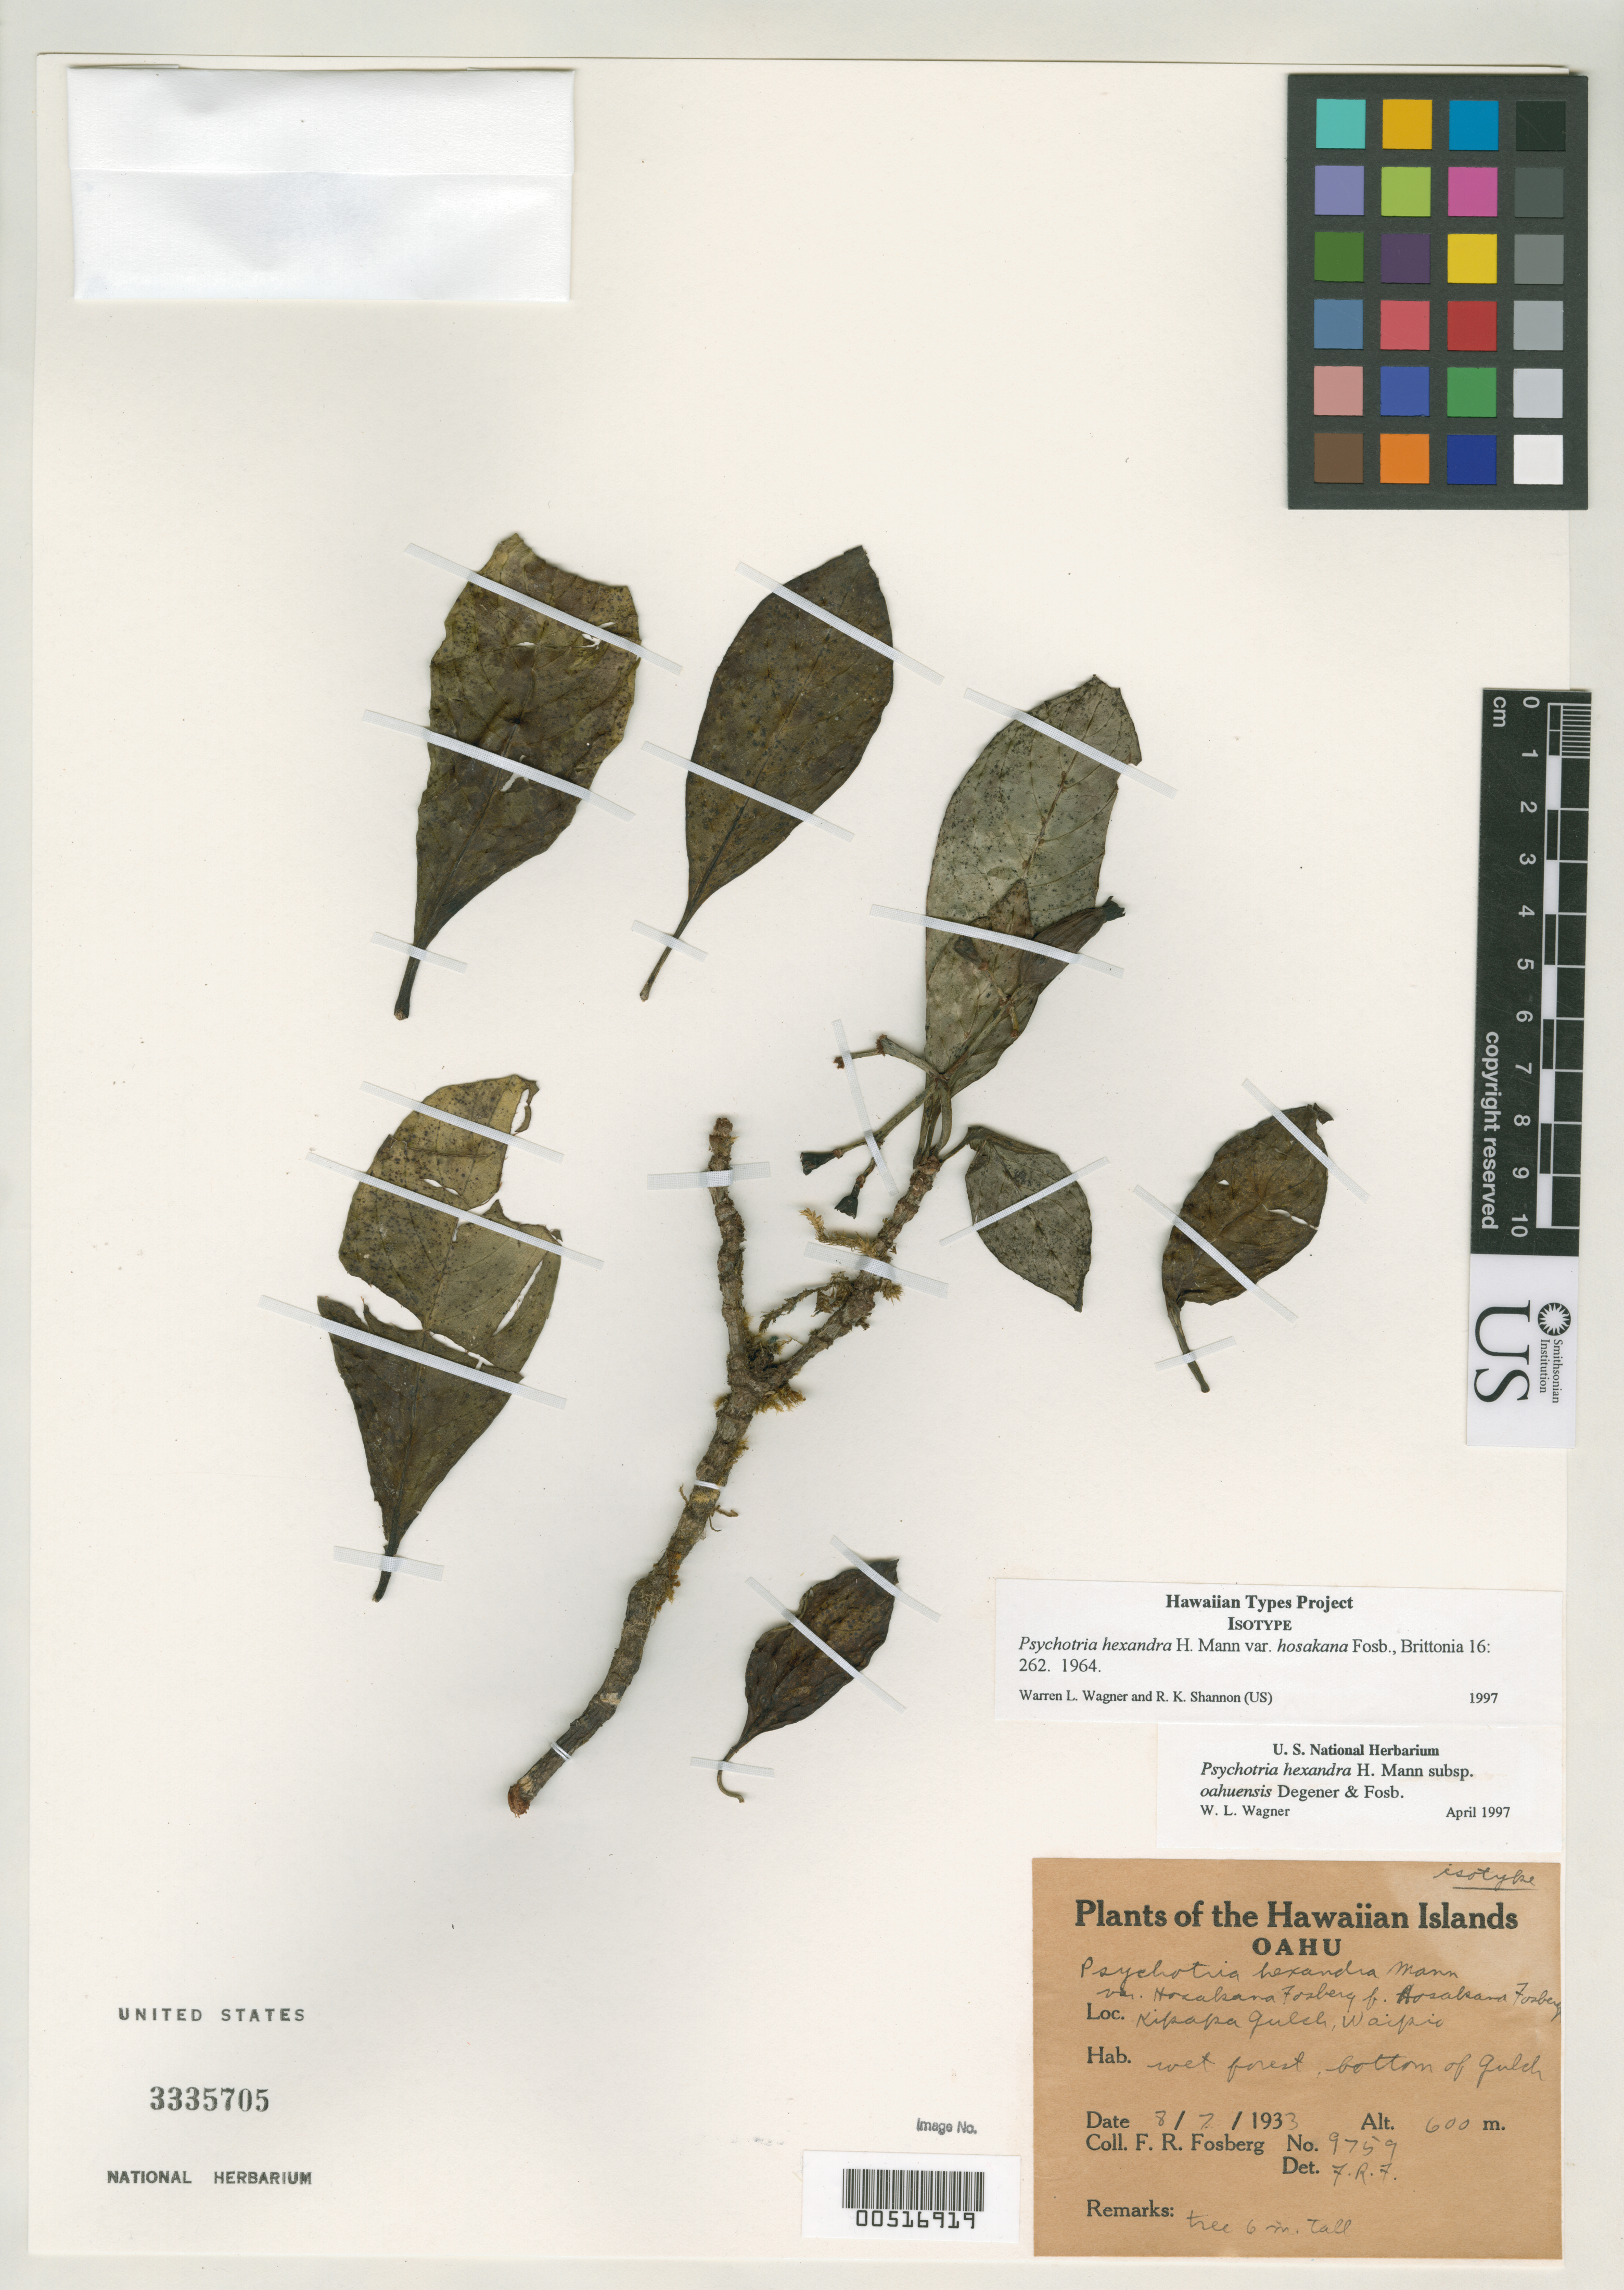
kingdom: Plantae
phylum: Tracheophyta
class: Magnoliopsida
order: Gentianales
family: Rubiaceae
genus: Psychotria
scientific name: Psychotria hexandra var. hosakana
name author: Fosberg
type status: Isotype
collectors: F. R. Fosberg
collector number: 9759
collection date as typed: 08 Jul 1933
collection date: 1933-07-08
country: United States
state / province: Hawaii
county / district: Honolulu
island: Oahu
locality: Kipapa gulch, Waipio.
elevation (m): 600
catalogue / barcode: US 3335705